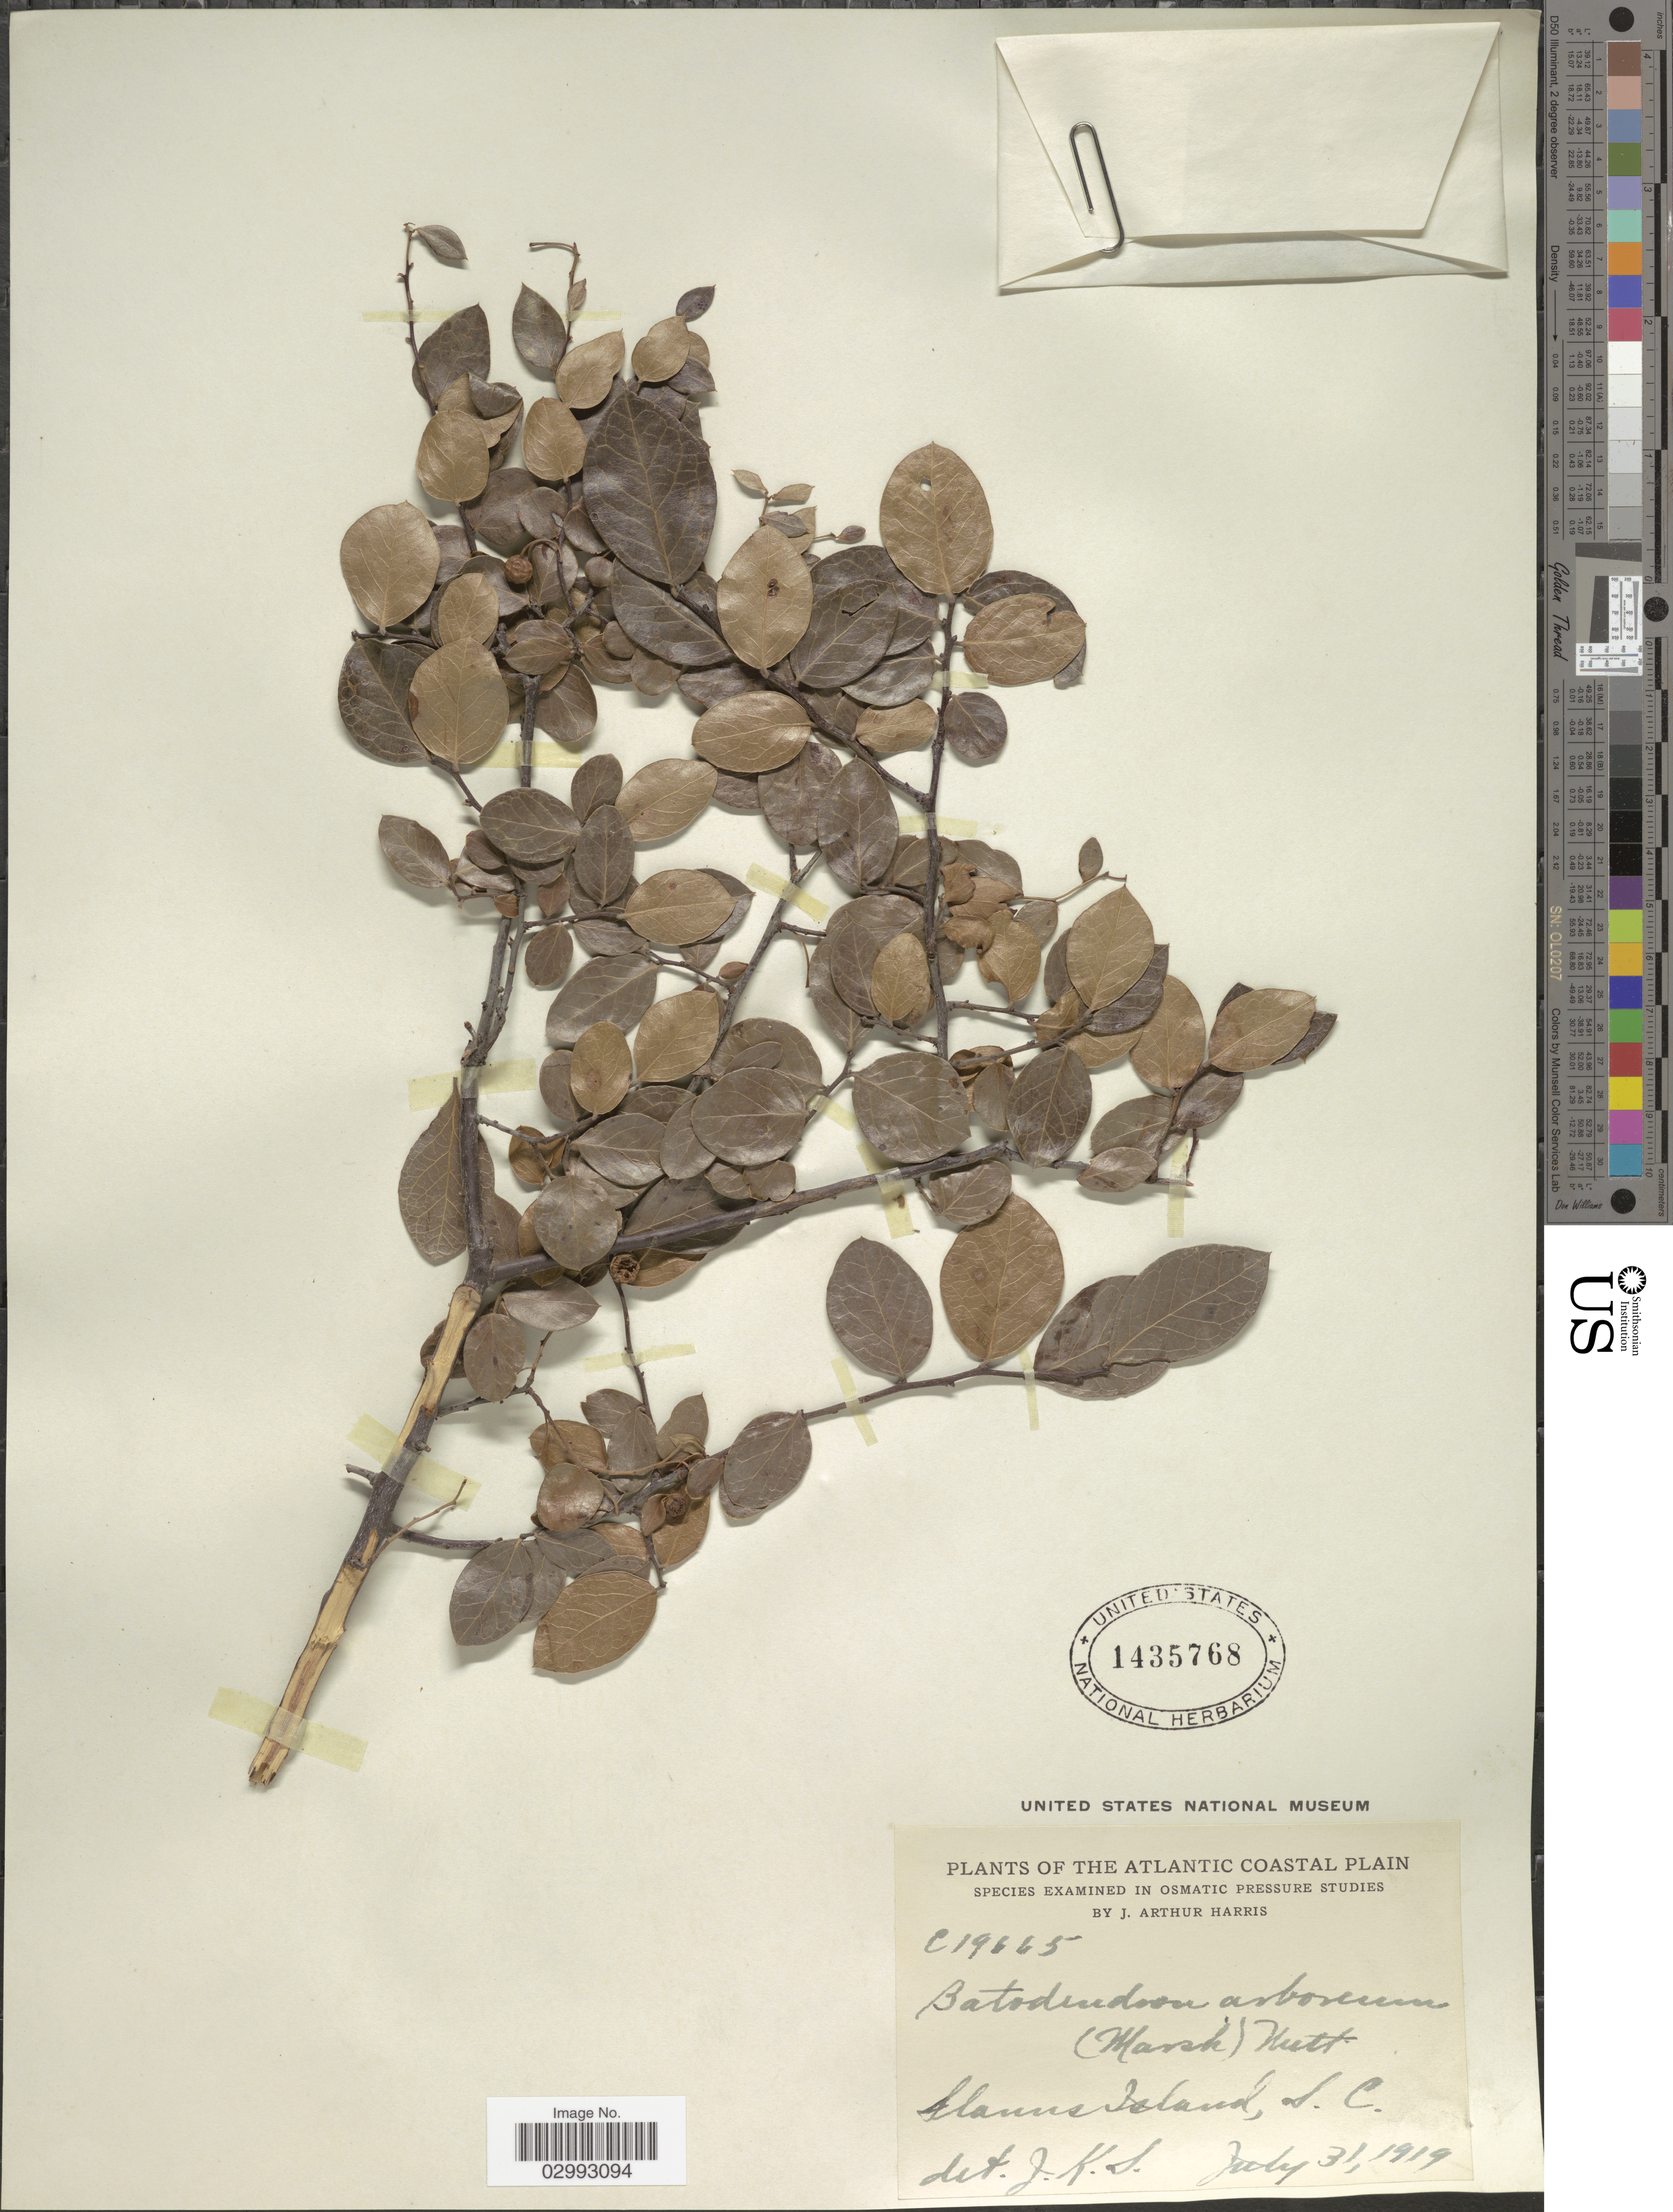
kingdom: Plantae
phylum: Tracheophyta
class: Magnoliopsida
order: Ericales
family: Ericaceae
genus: Batodendron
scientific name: Batodendron arboreum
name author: Nutt.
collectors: J. A. Harris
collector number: C19665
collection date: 1919-07-31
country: United States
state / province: South Carolina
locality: Slanns Island. Atlantic Coastal Plain.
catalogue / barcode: US 1435768